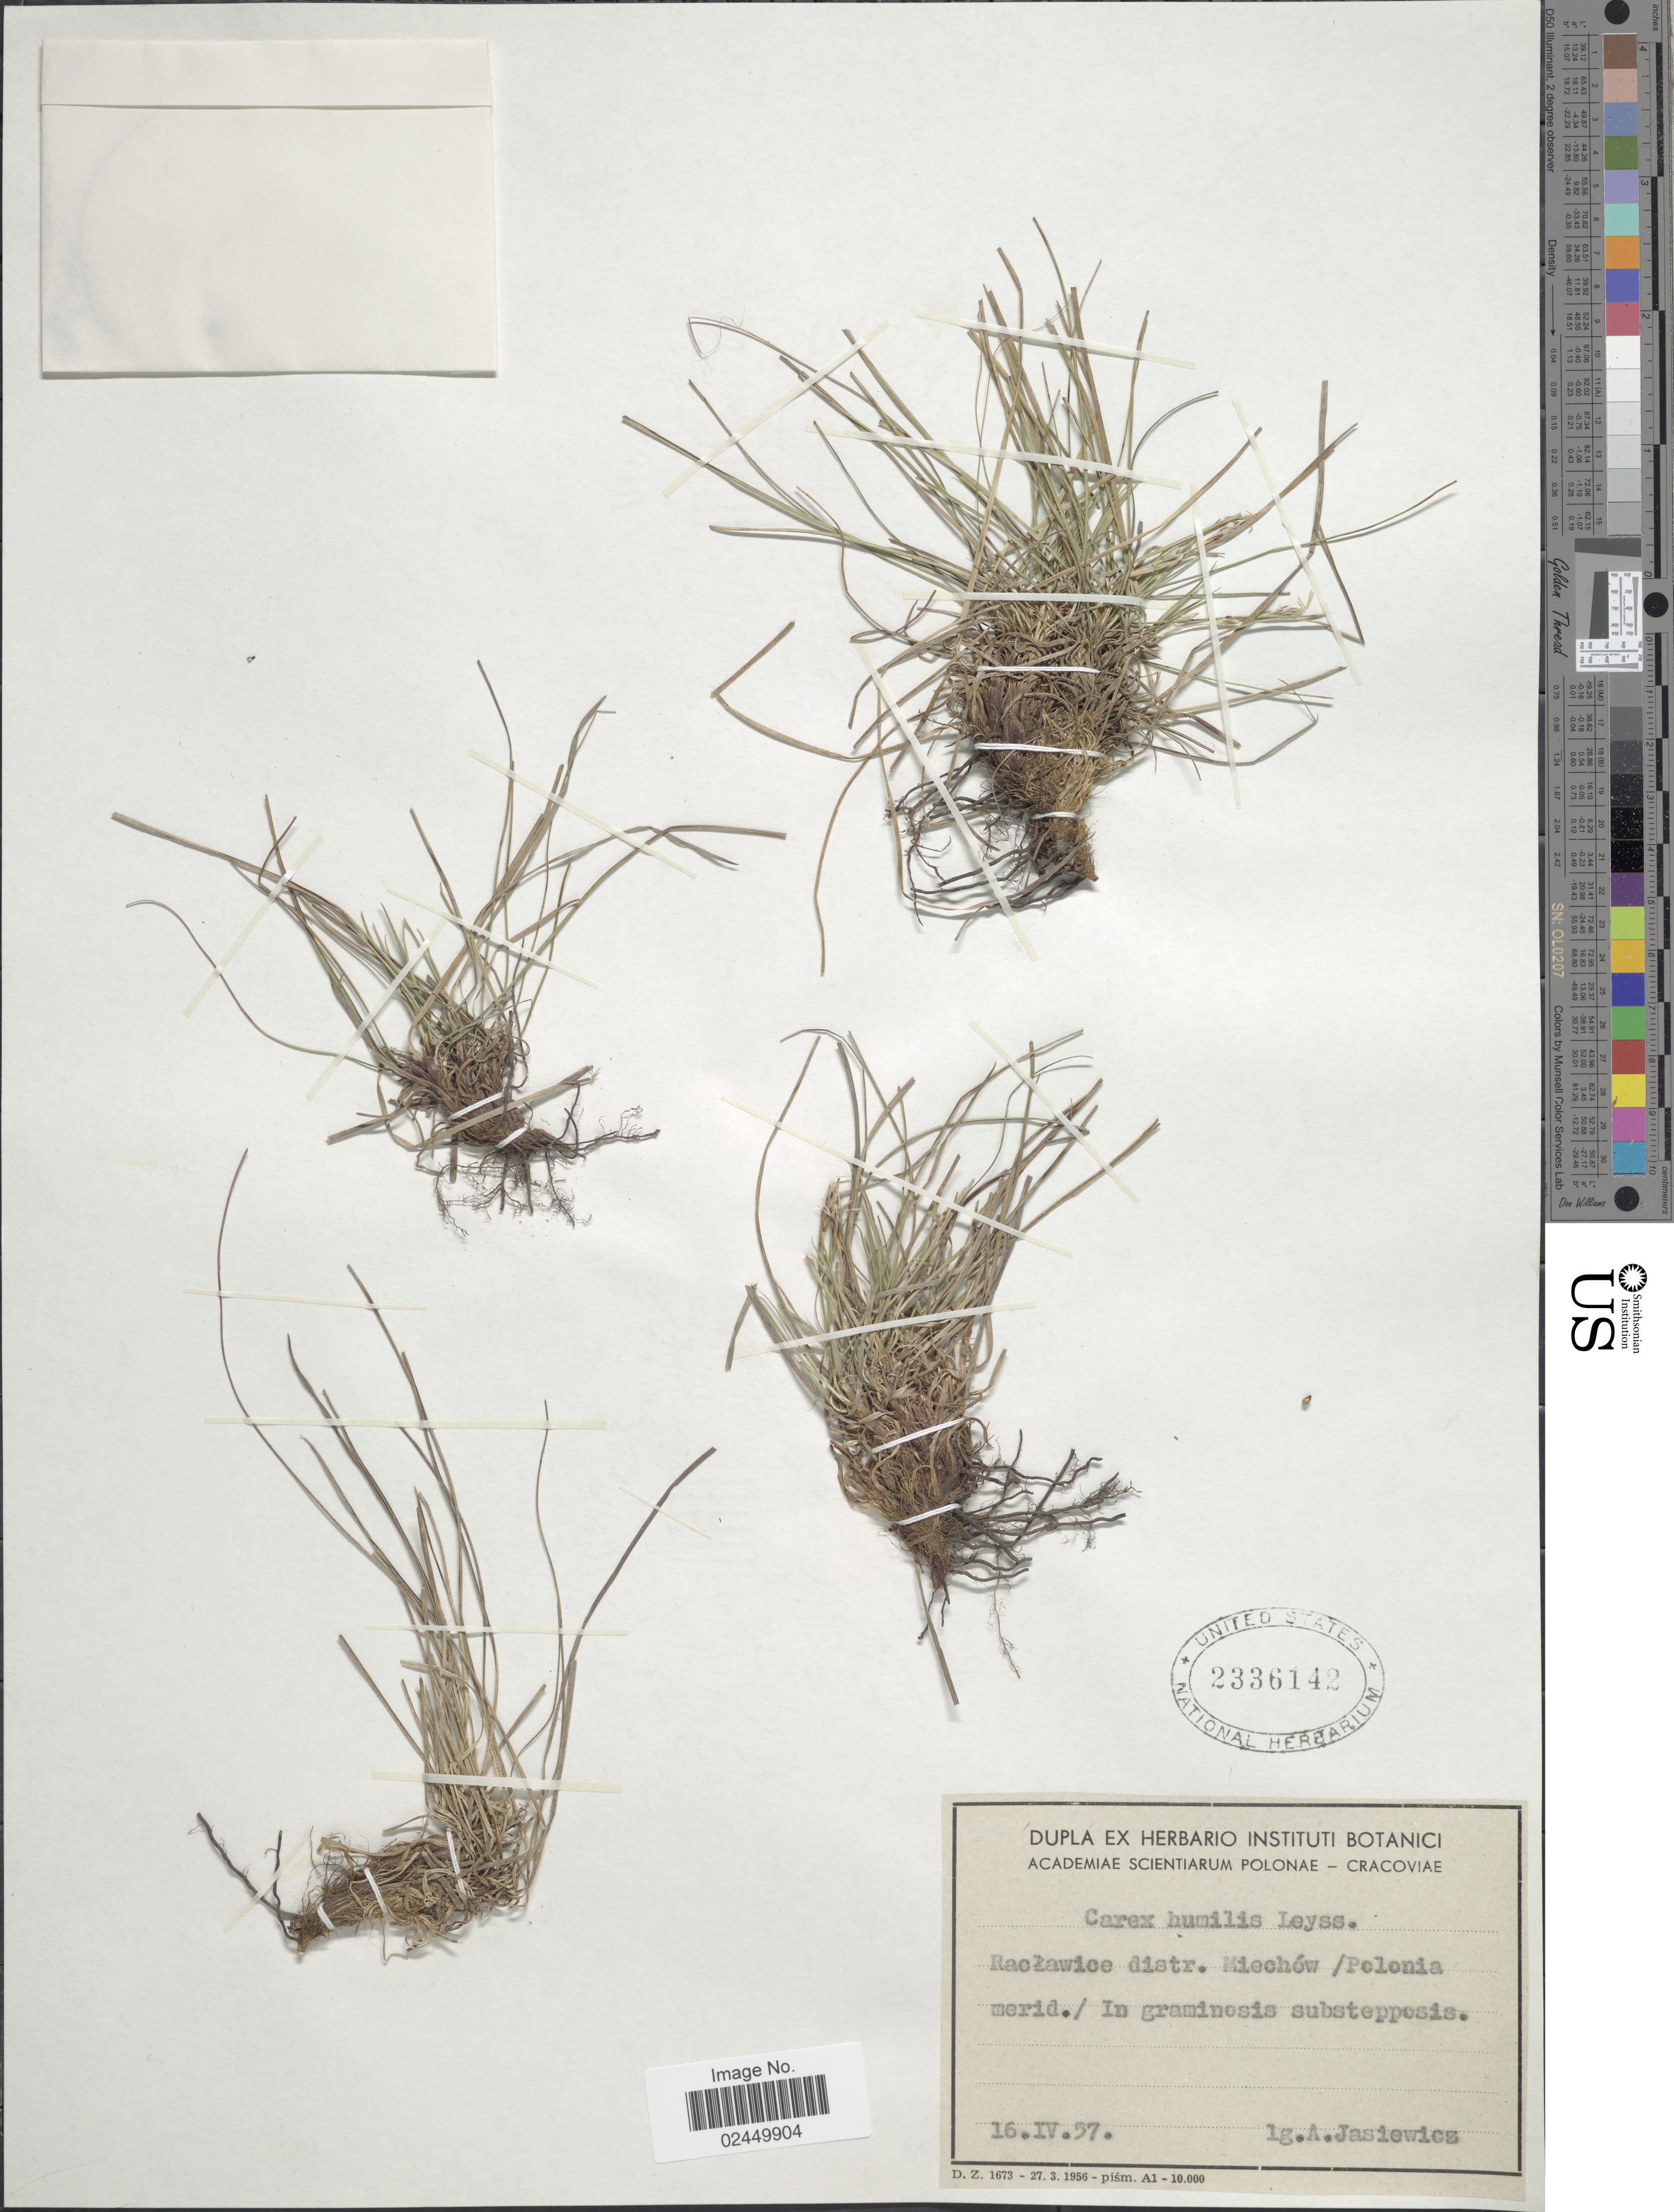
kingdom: Plantae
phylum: Tracheophyta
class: Liliopsida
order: Poales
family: Cyperaceae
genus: Carex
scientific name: Carex humilis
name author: Leyss.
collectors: A. Jasiewicz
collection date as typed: Transcribed d/m/y: 16/4/57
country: Poland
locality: Raclawice distr. Miechow/Polonia merid./ In graminosis substepposis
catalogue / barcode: US 2336142